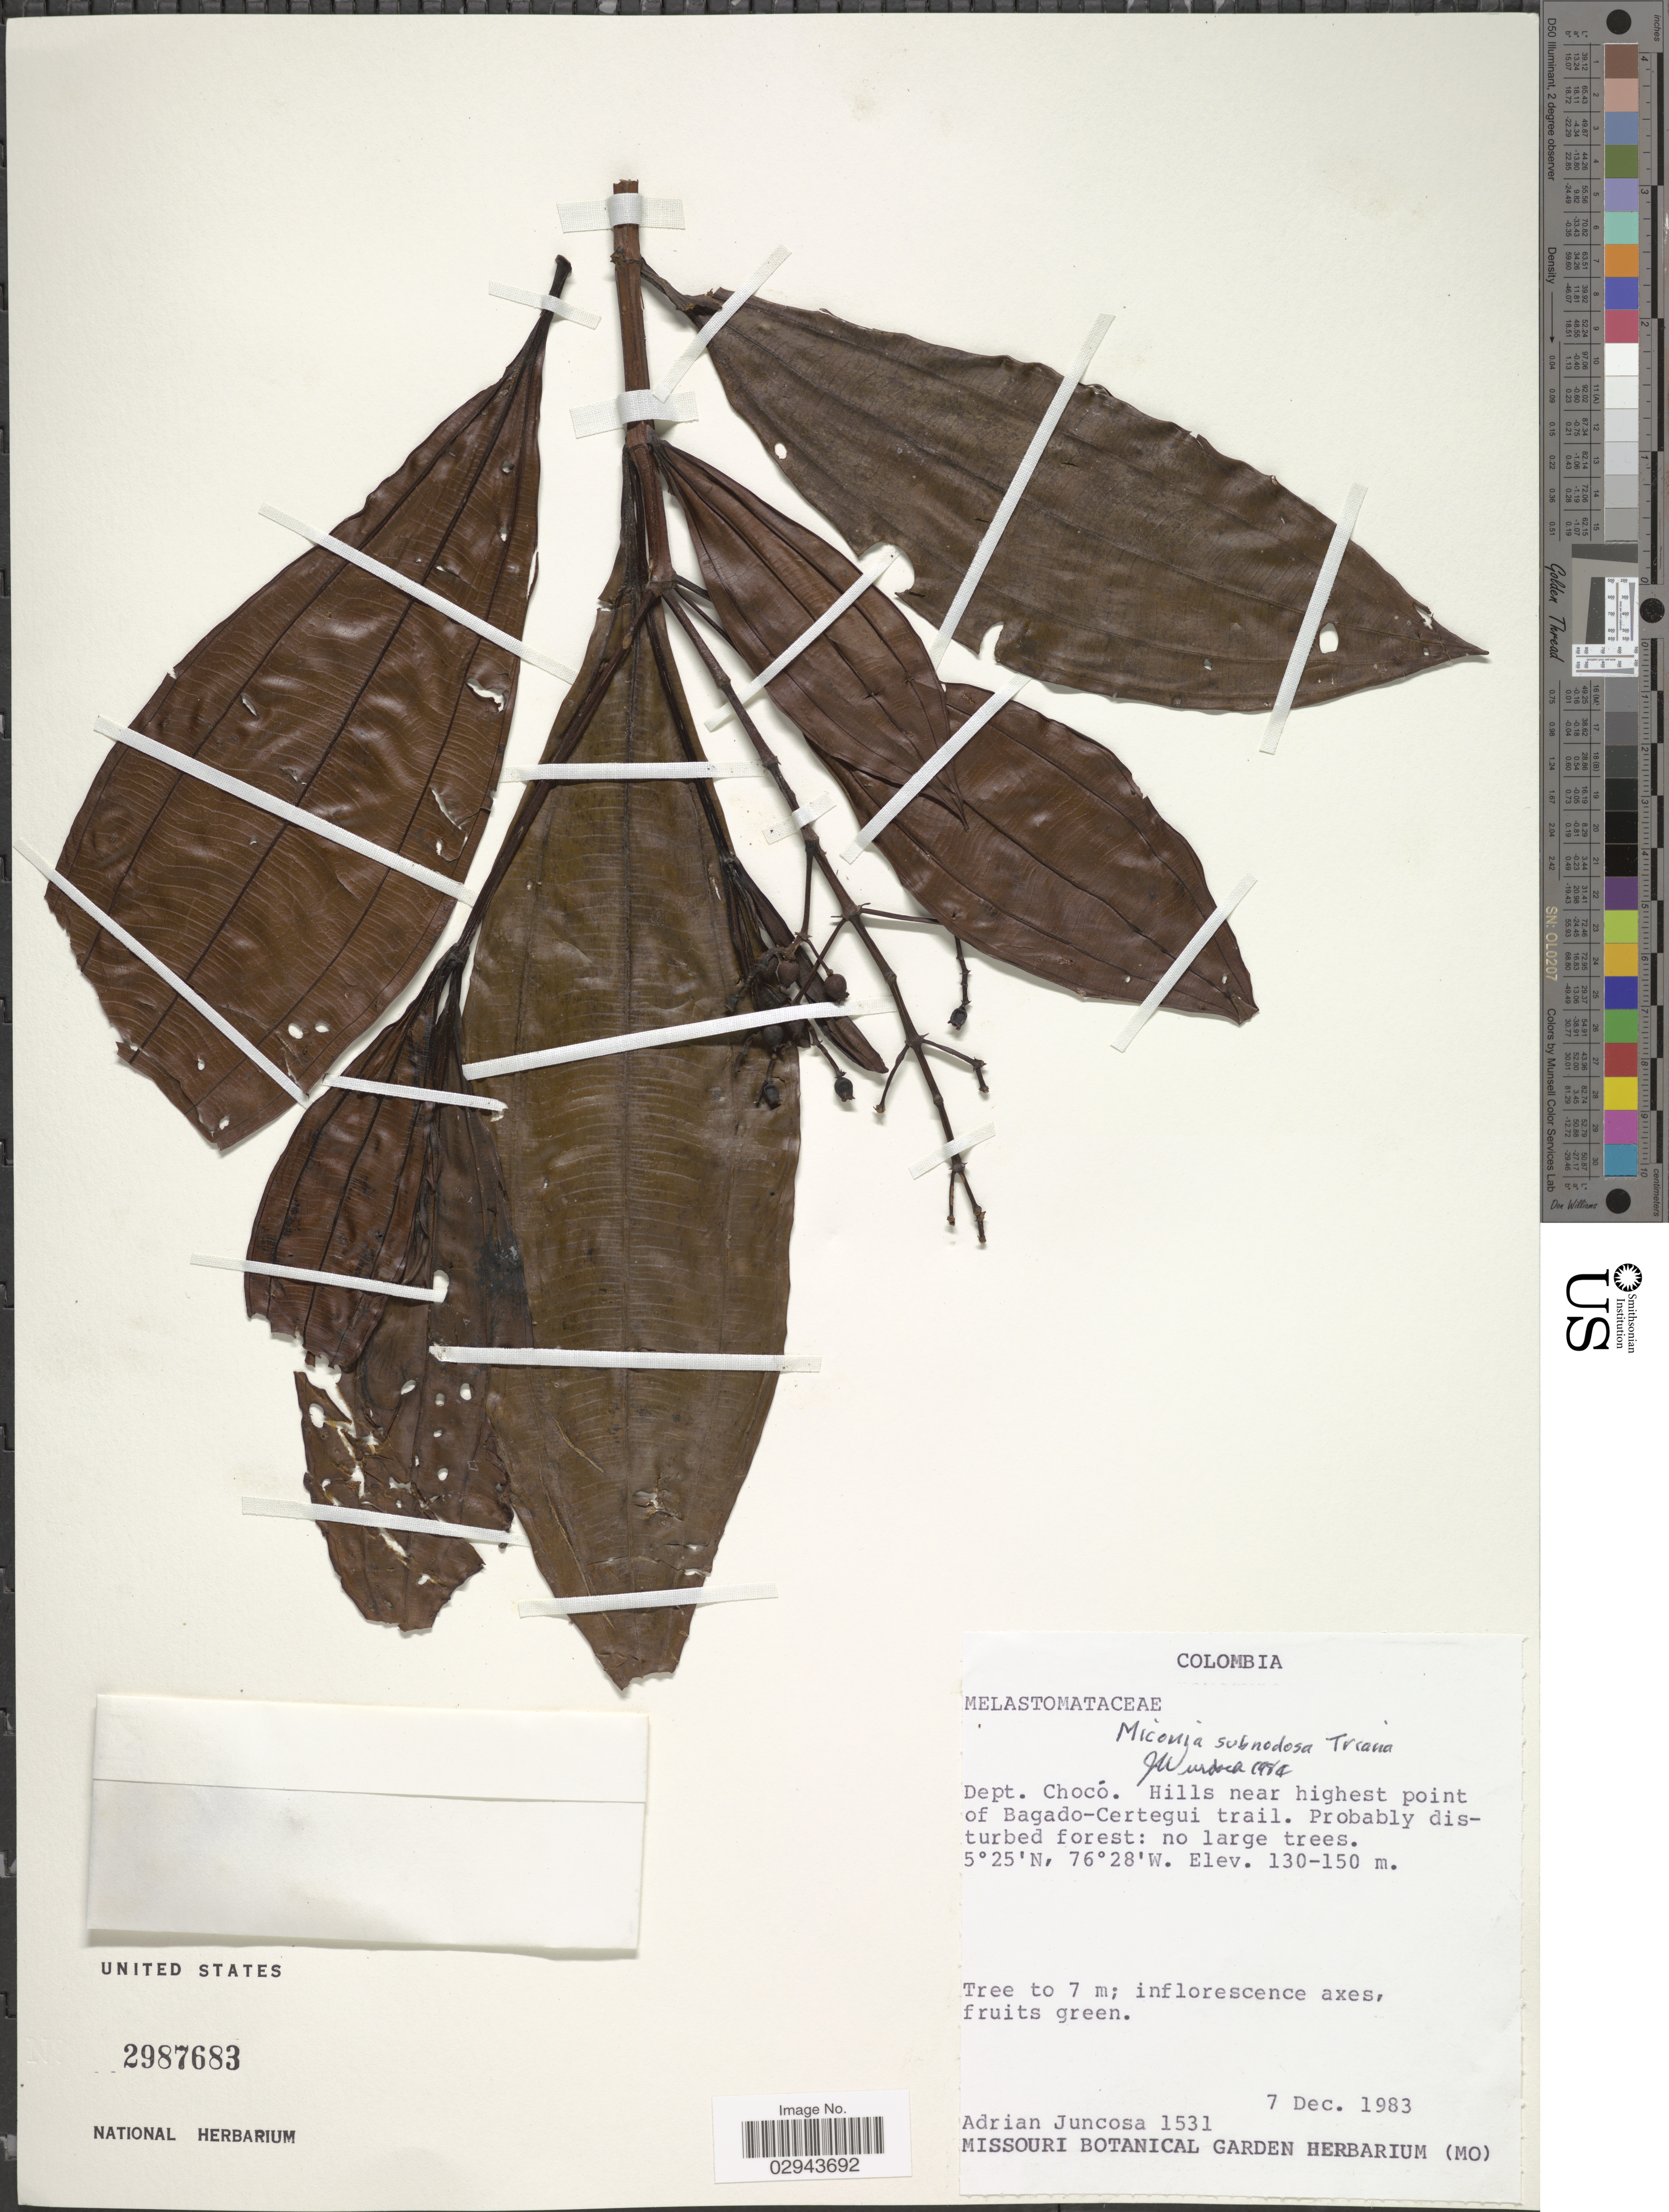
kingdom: Plantae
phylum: Tracheophyta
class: Magnoliopsida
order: Myrtales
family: Melastomataceae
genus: Miconia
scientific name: Miconia subnodosa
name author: Triana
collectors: A. Juncosa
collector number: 1531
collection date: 1983-12-07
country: Colombia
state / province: Chocó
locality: Hills near highest point of Bagado-Certegui trail.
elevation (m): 130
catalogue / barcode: US 2987683